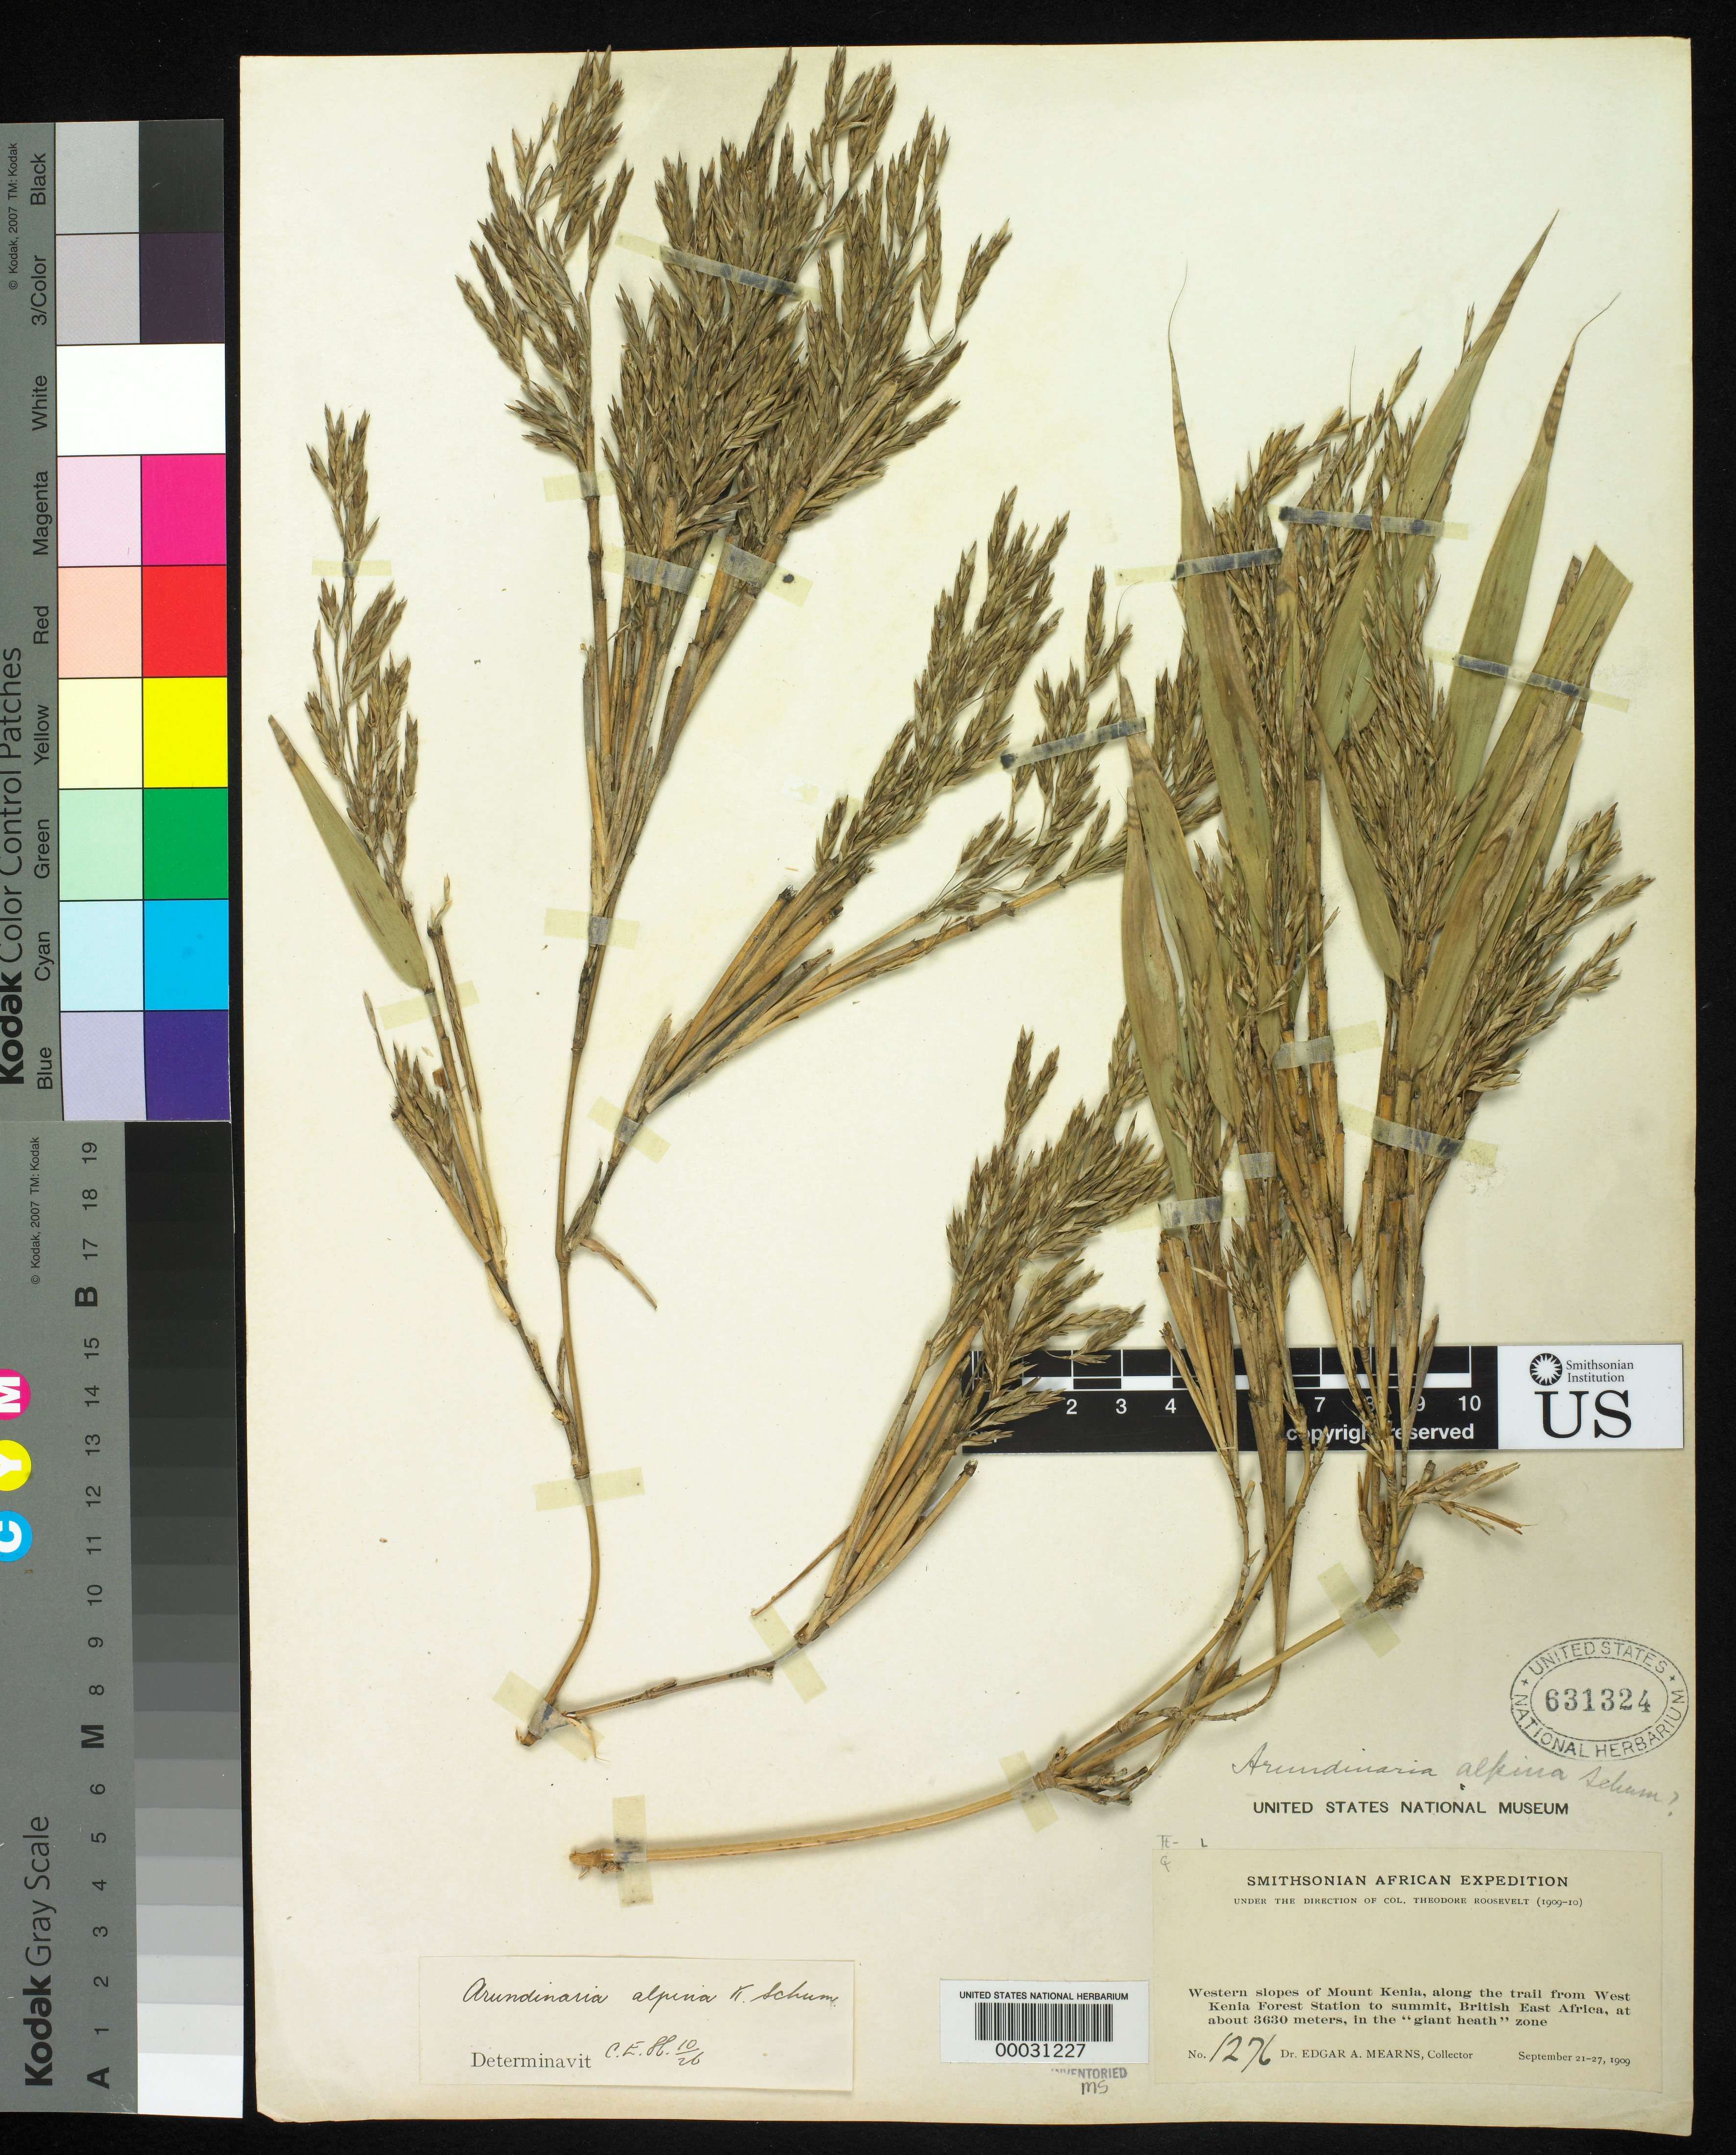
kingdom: Plantae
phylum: Tracheophyta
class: Liliopsida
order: Poales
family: Poaceae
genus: Oldeania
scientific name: Oldeania alpina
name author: (K. Schum.) Stapleton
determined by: Poaceae Reorganization Project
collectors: E. A. Mearns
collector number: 1276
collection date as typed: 21 Sep 1909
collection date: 1909-09-21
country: Kenya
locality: Mt. kenya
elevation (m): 3630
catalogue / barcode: US 631324